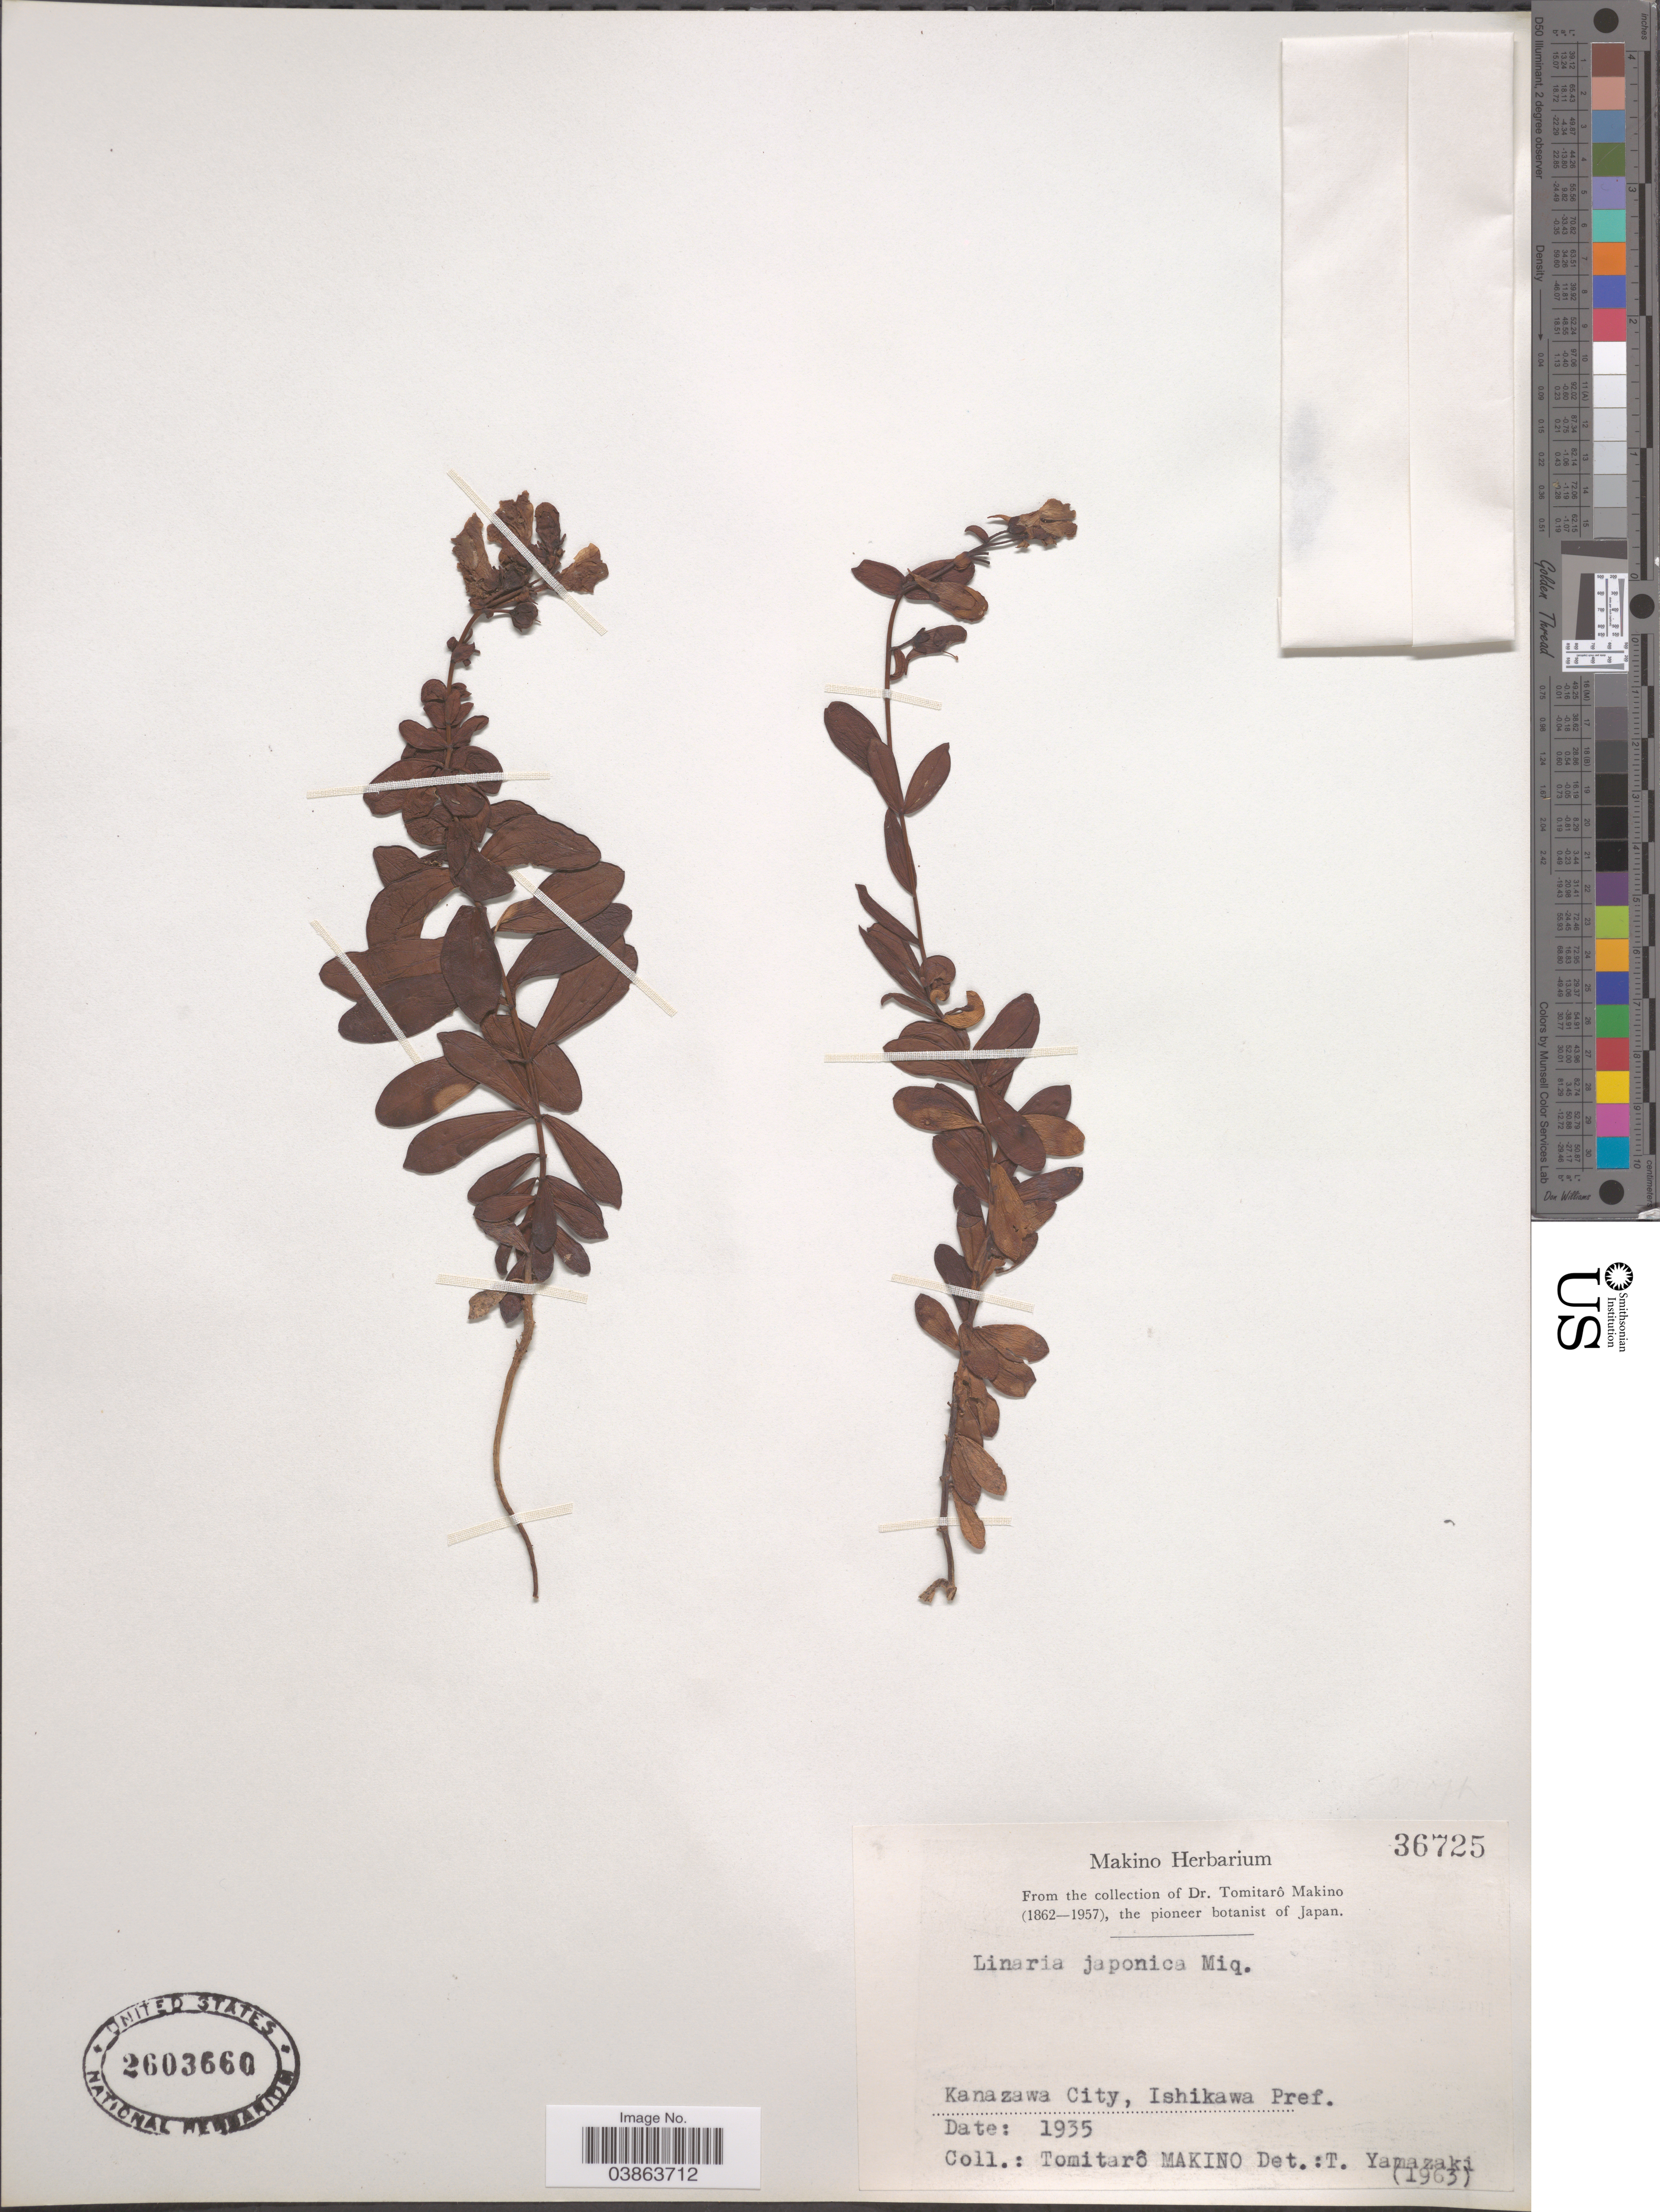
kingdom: Plantae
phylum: Tracheophyta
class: Magnoliopsida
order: Lamiales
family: Plantaginaceae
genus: Linaria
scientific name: Linaria japonica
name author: Miq.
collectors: T. Makino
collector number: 36725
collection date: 1935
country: Japan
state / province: Isikawa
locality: Kanazawa City, Ishikawa Pref.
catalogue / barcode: US 2603660